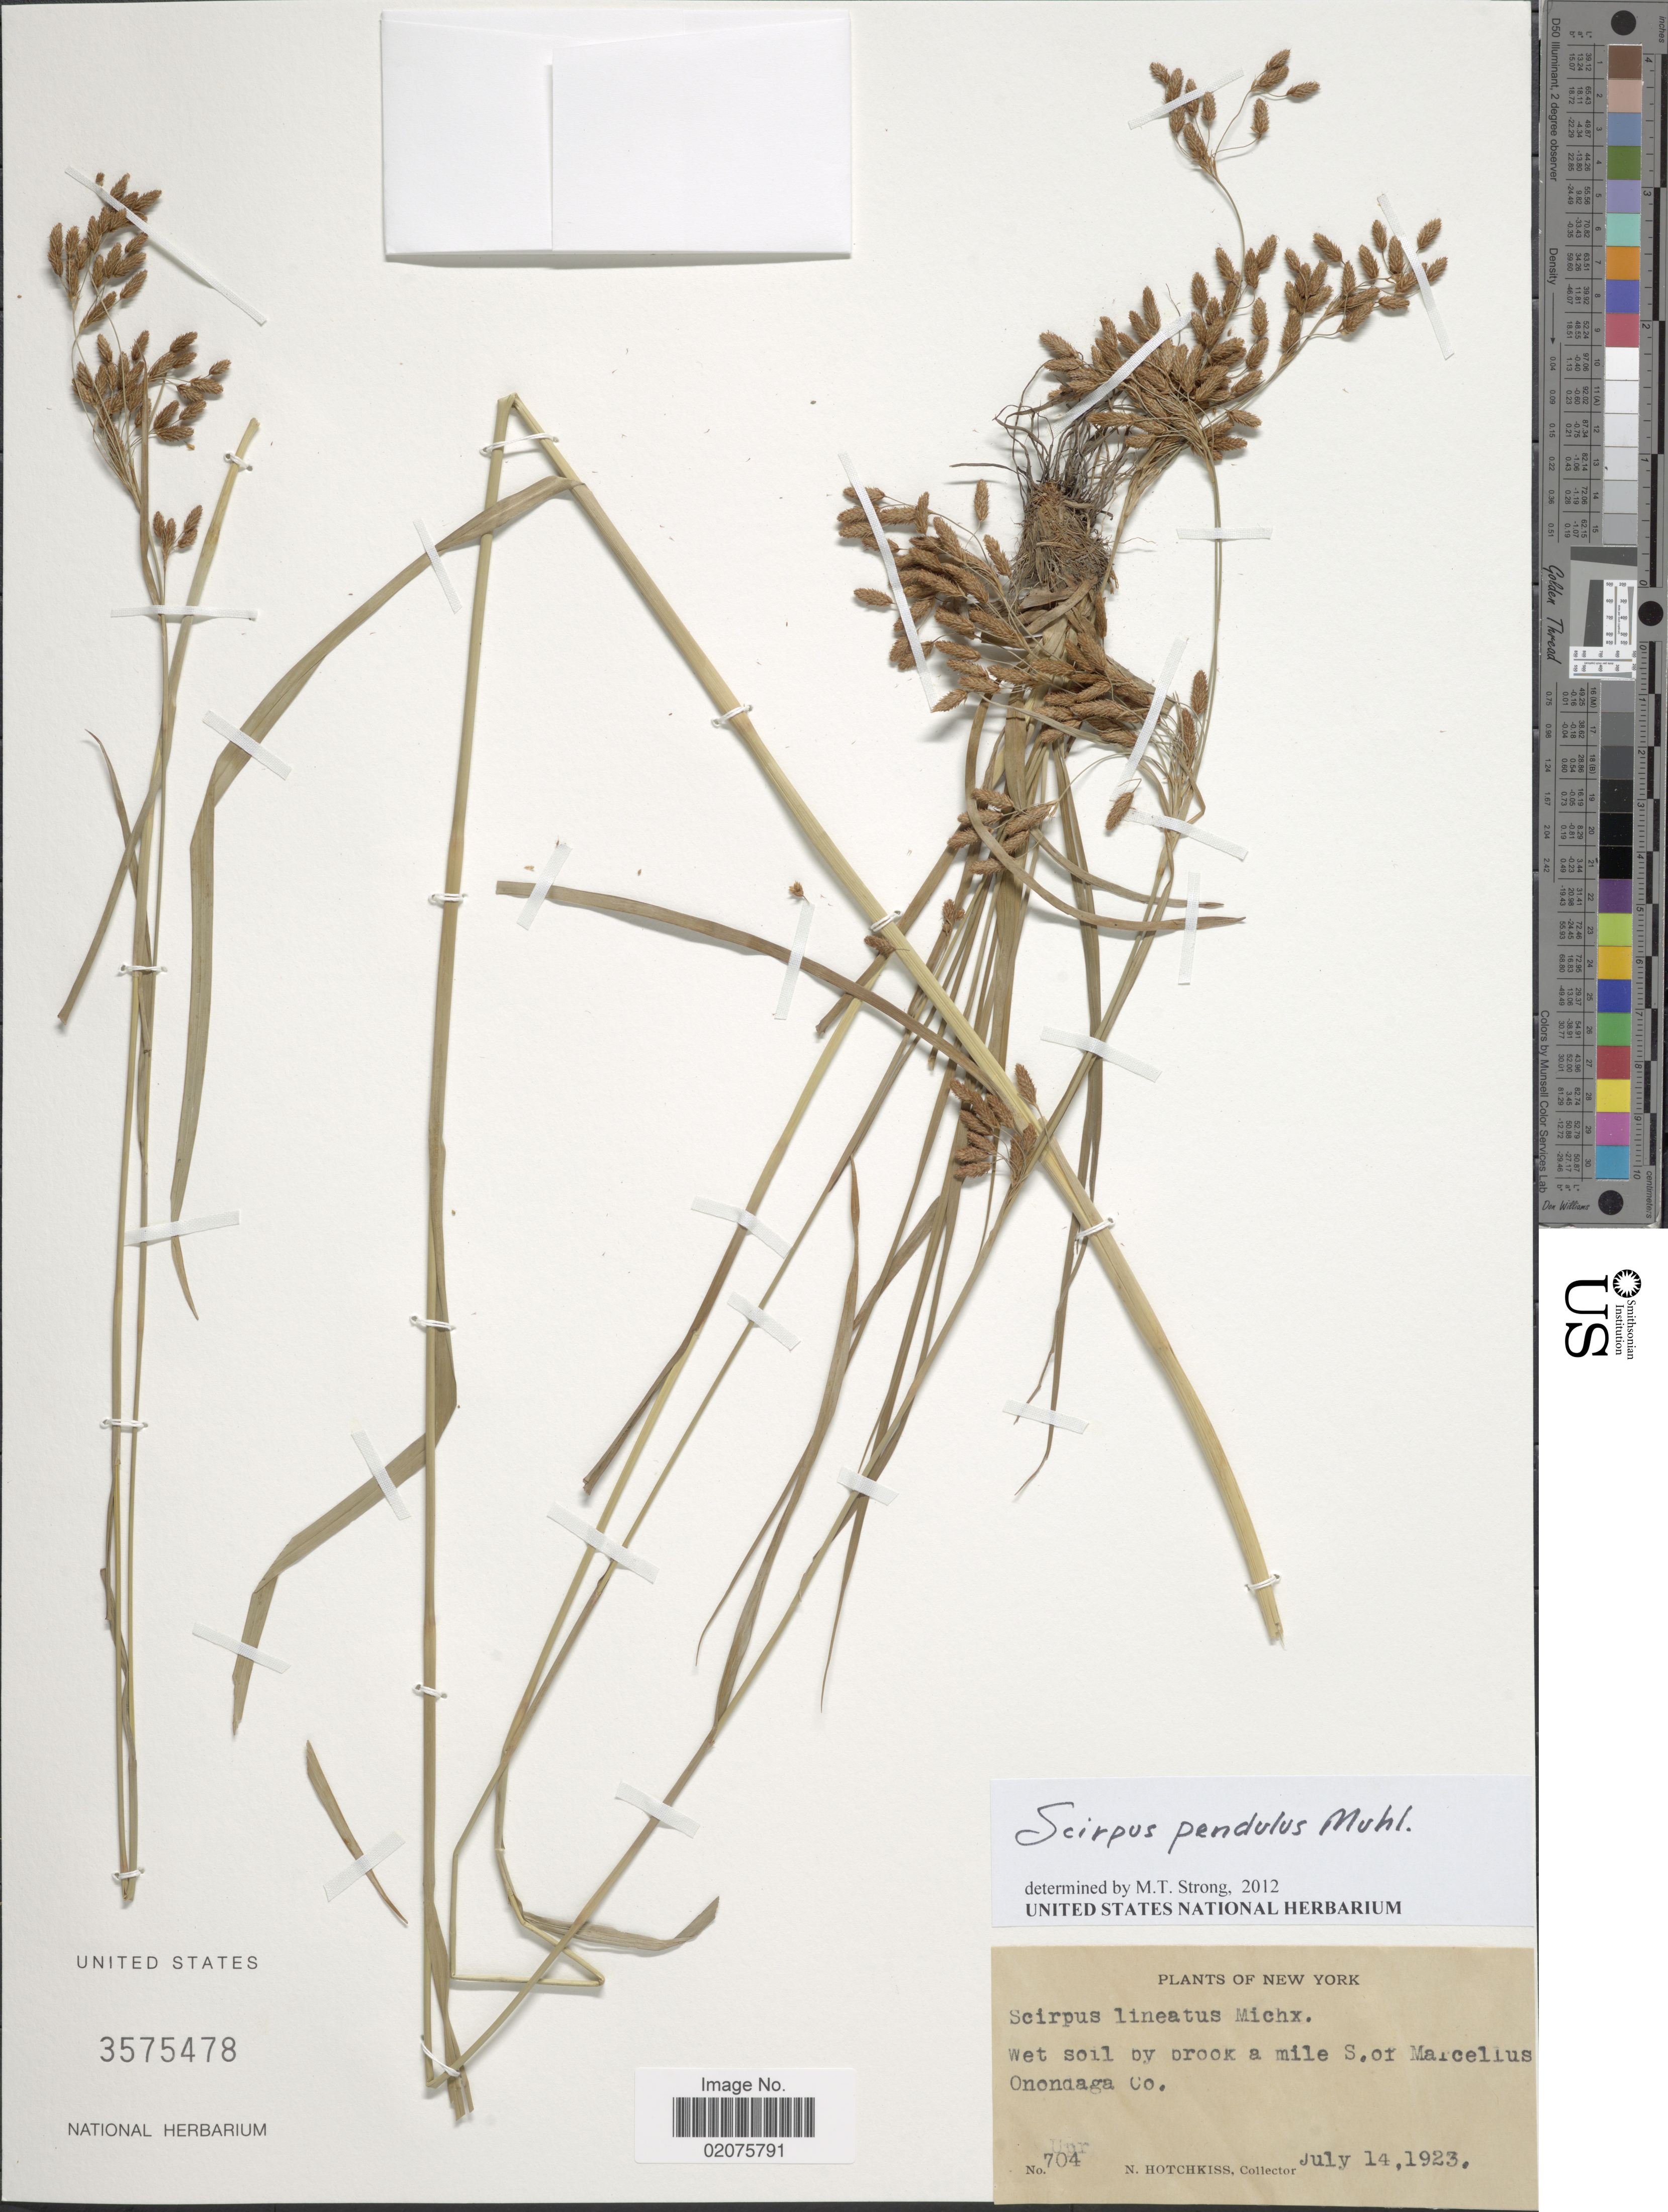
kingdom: Plantae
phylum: Tracheophyta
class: Liliopsida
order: Poales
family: Cyperaceae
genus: Scirpus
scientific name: Scirpus pendulus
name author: Muhl.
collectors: N. Hotchkiss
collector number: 704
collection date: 1923-07-14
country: United States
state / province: New York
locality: Wet soil by brook a mile S. of Marcellus Onondaga Co.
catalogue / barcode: US 3575478